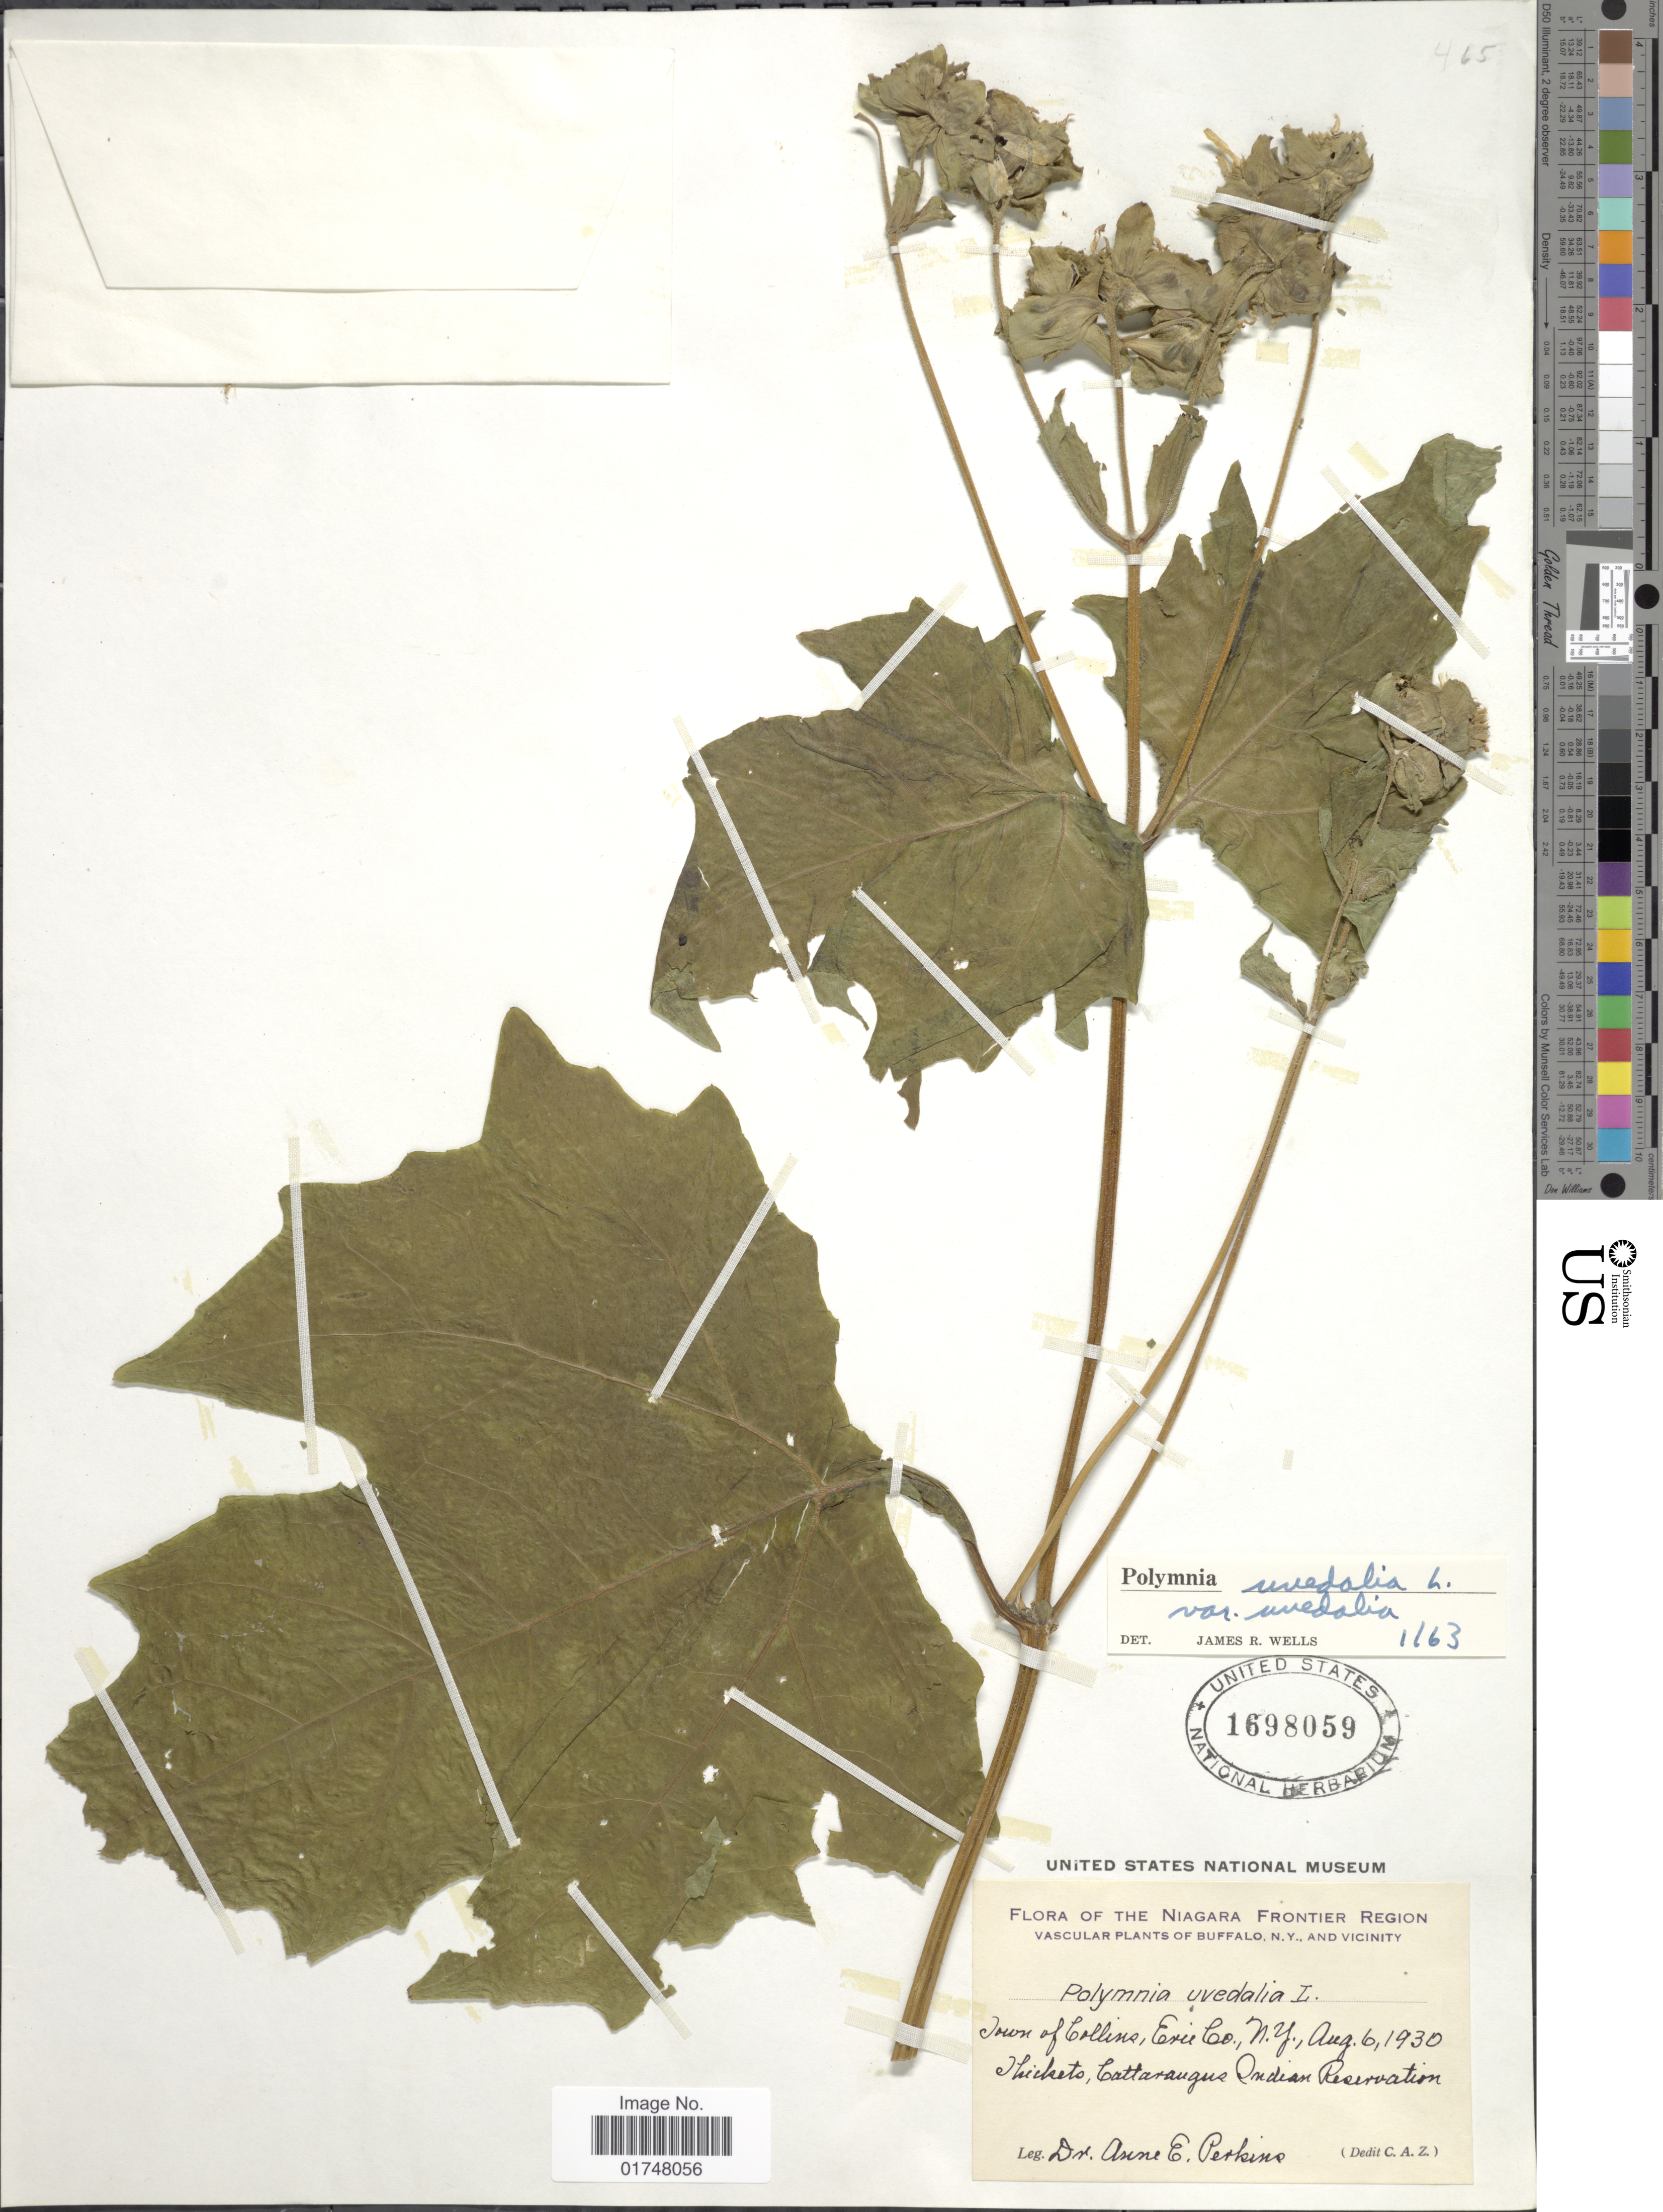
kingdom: Plantae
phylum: Tracheophyta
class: Magnoliopsida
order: Asterales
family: Asteraceae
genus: Smallanthus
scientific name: Smallanthus uvedalia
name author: (L.) Mack. ex Mack.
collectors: A. E. Perkins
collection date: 1930-08-06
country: United States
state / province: New York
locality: Niagara Frontier Region: Buffalo, N. Y., and vicinity: Town of Collins, Erie Co., Thickets, Cattaraugus Indian Reservation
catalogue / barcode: US 1698059